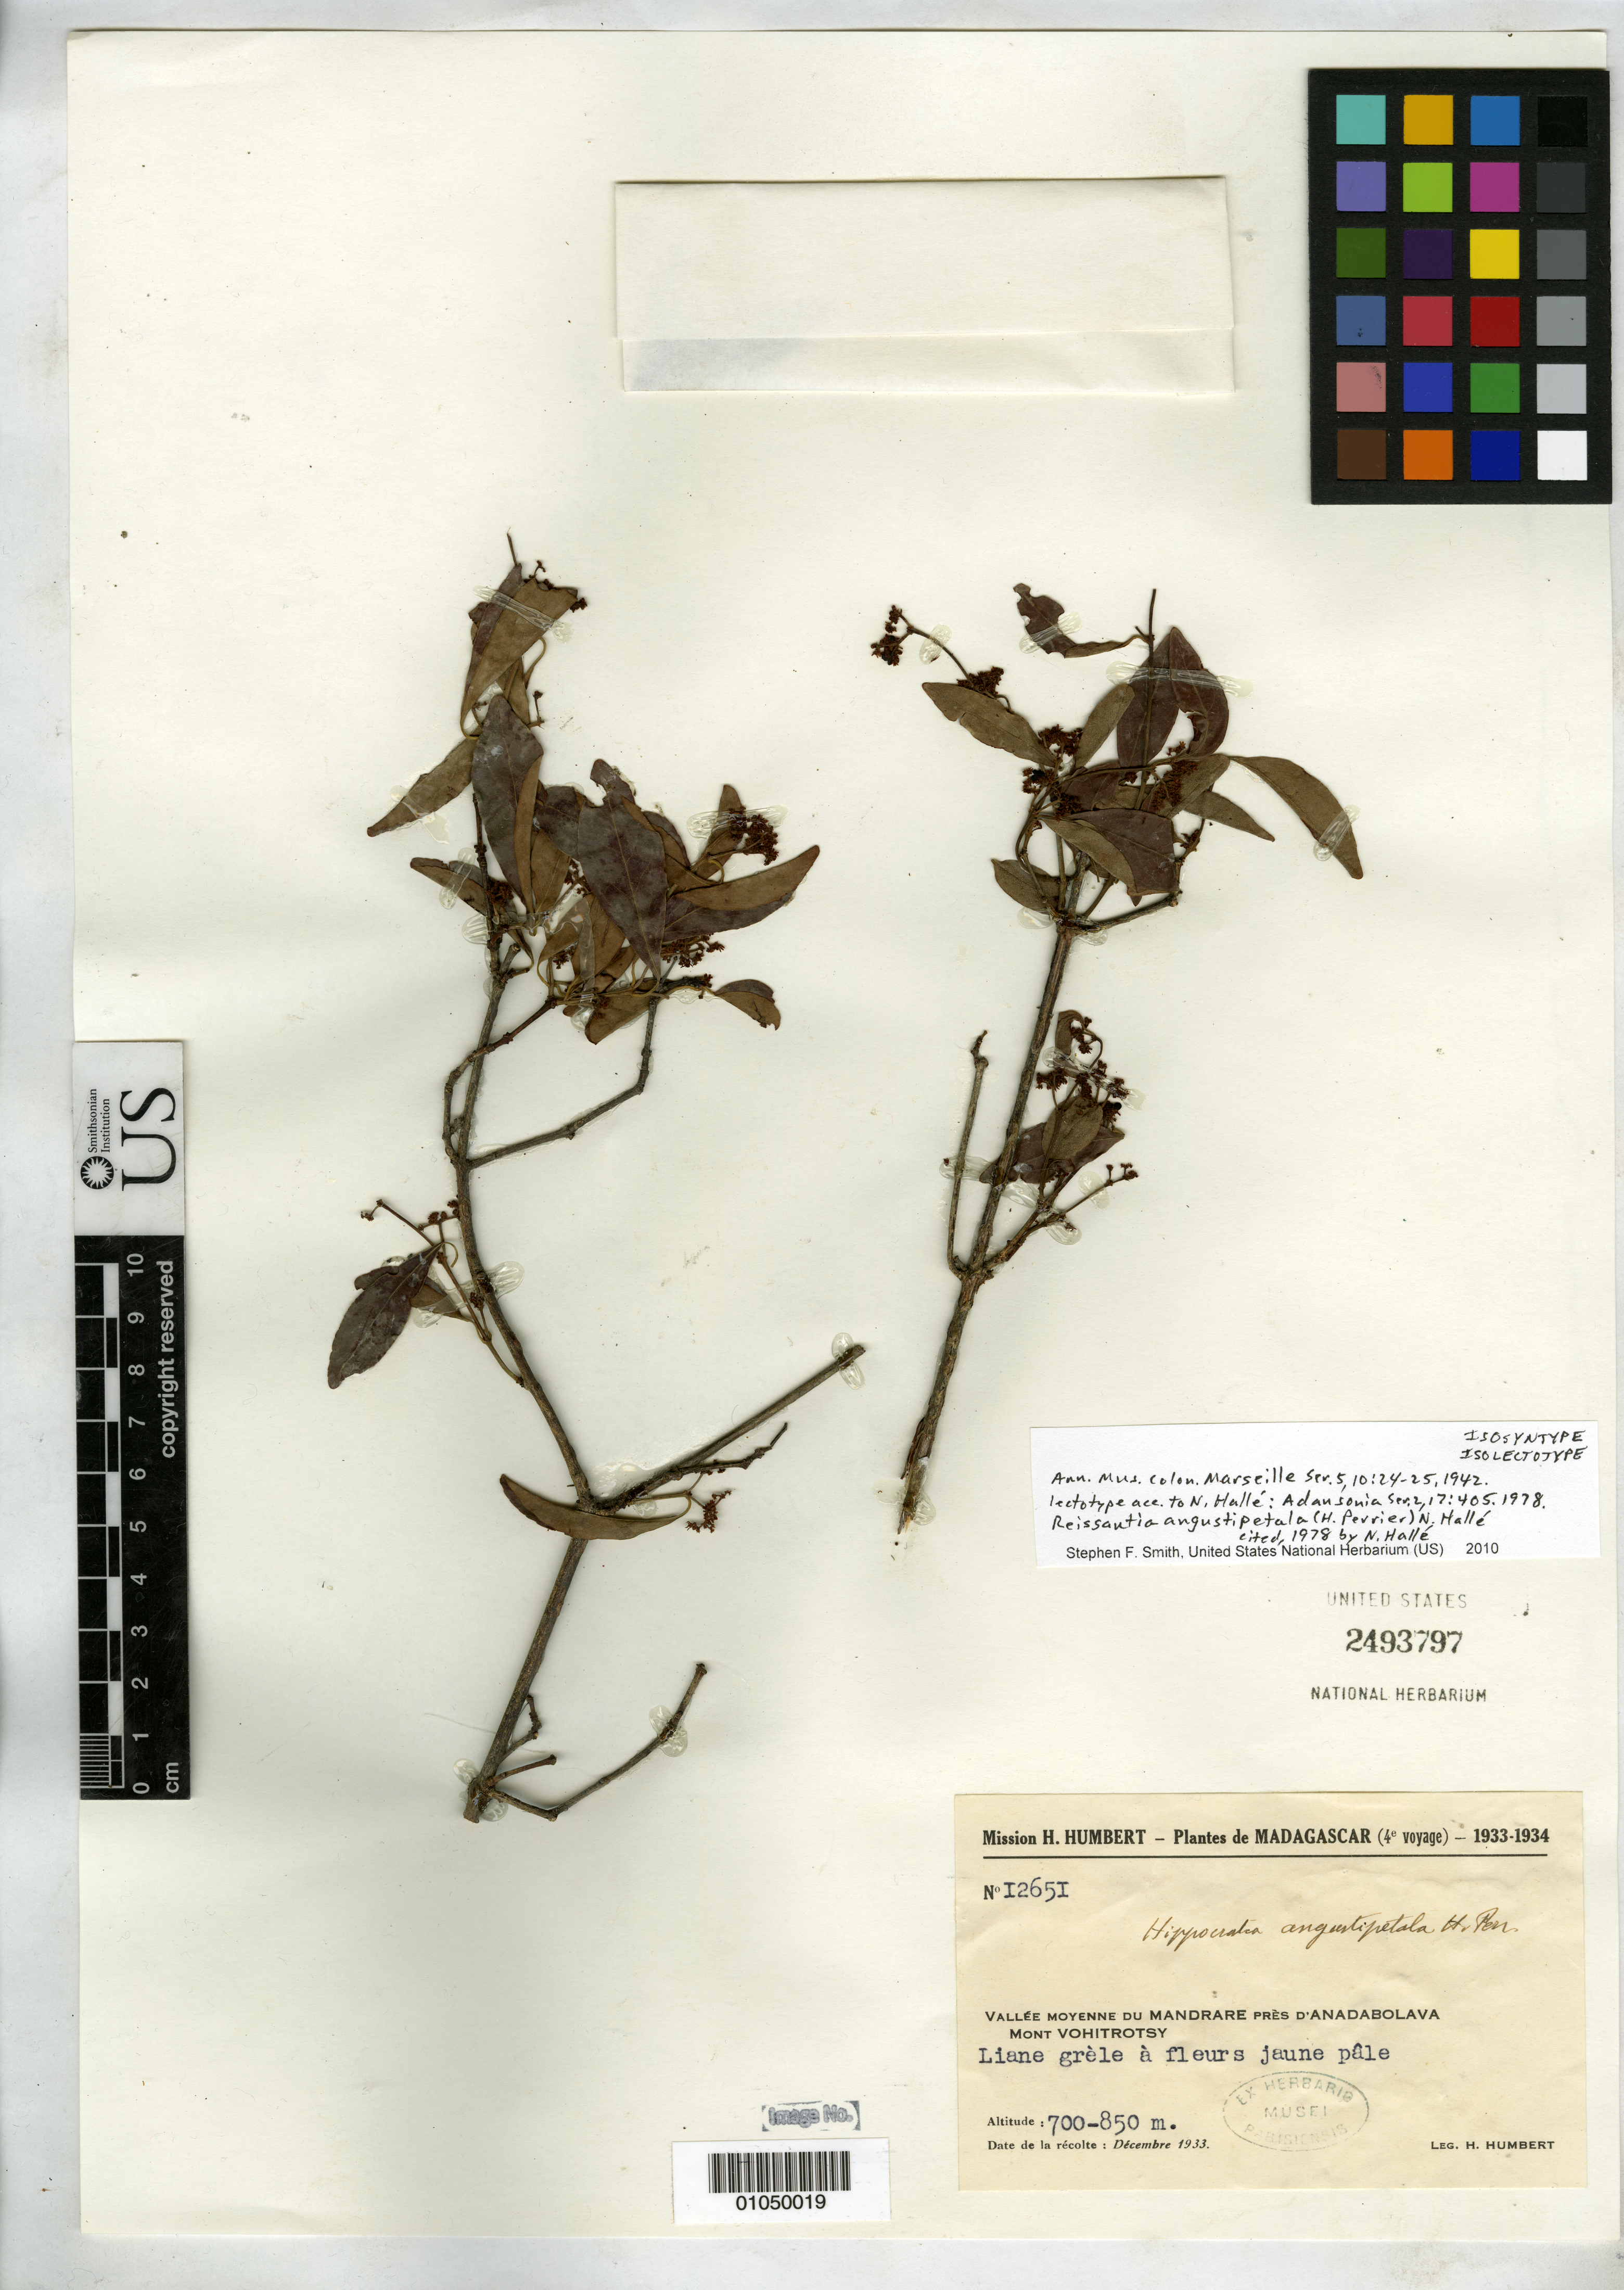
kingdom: Plantae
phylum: Tracheophyta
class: Magnoliopsida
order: Celastrales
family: Celastraceae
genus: Hippocratea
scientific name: Hippocratea angustipetala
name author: H. Perrier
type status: Isolectotype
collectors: H. Humbert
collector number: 12651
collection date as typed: Dec 1933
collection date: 1933-12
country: Madagascar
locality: Vallée moyenne du Mandrare près d'Anadabolava, Mont Vohitrotsy.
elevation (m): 700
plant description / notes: Currently accepted name as cited by N. Hallé (1978).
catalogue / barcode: US 2493797